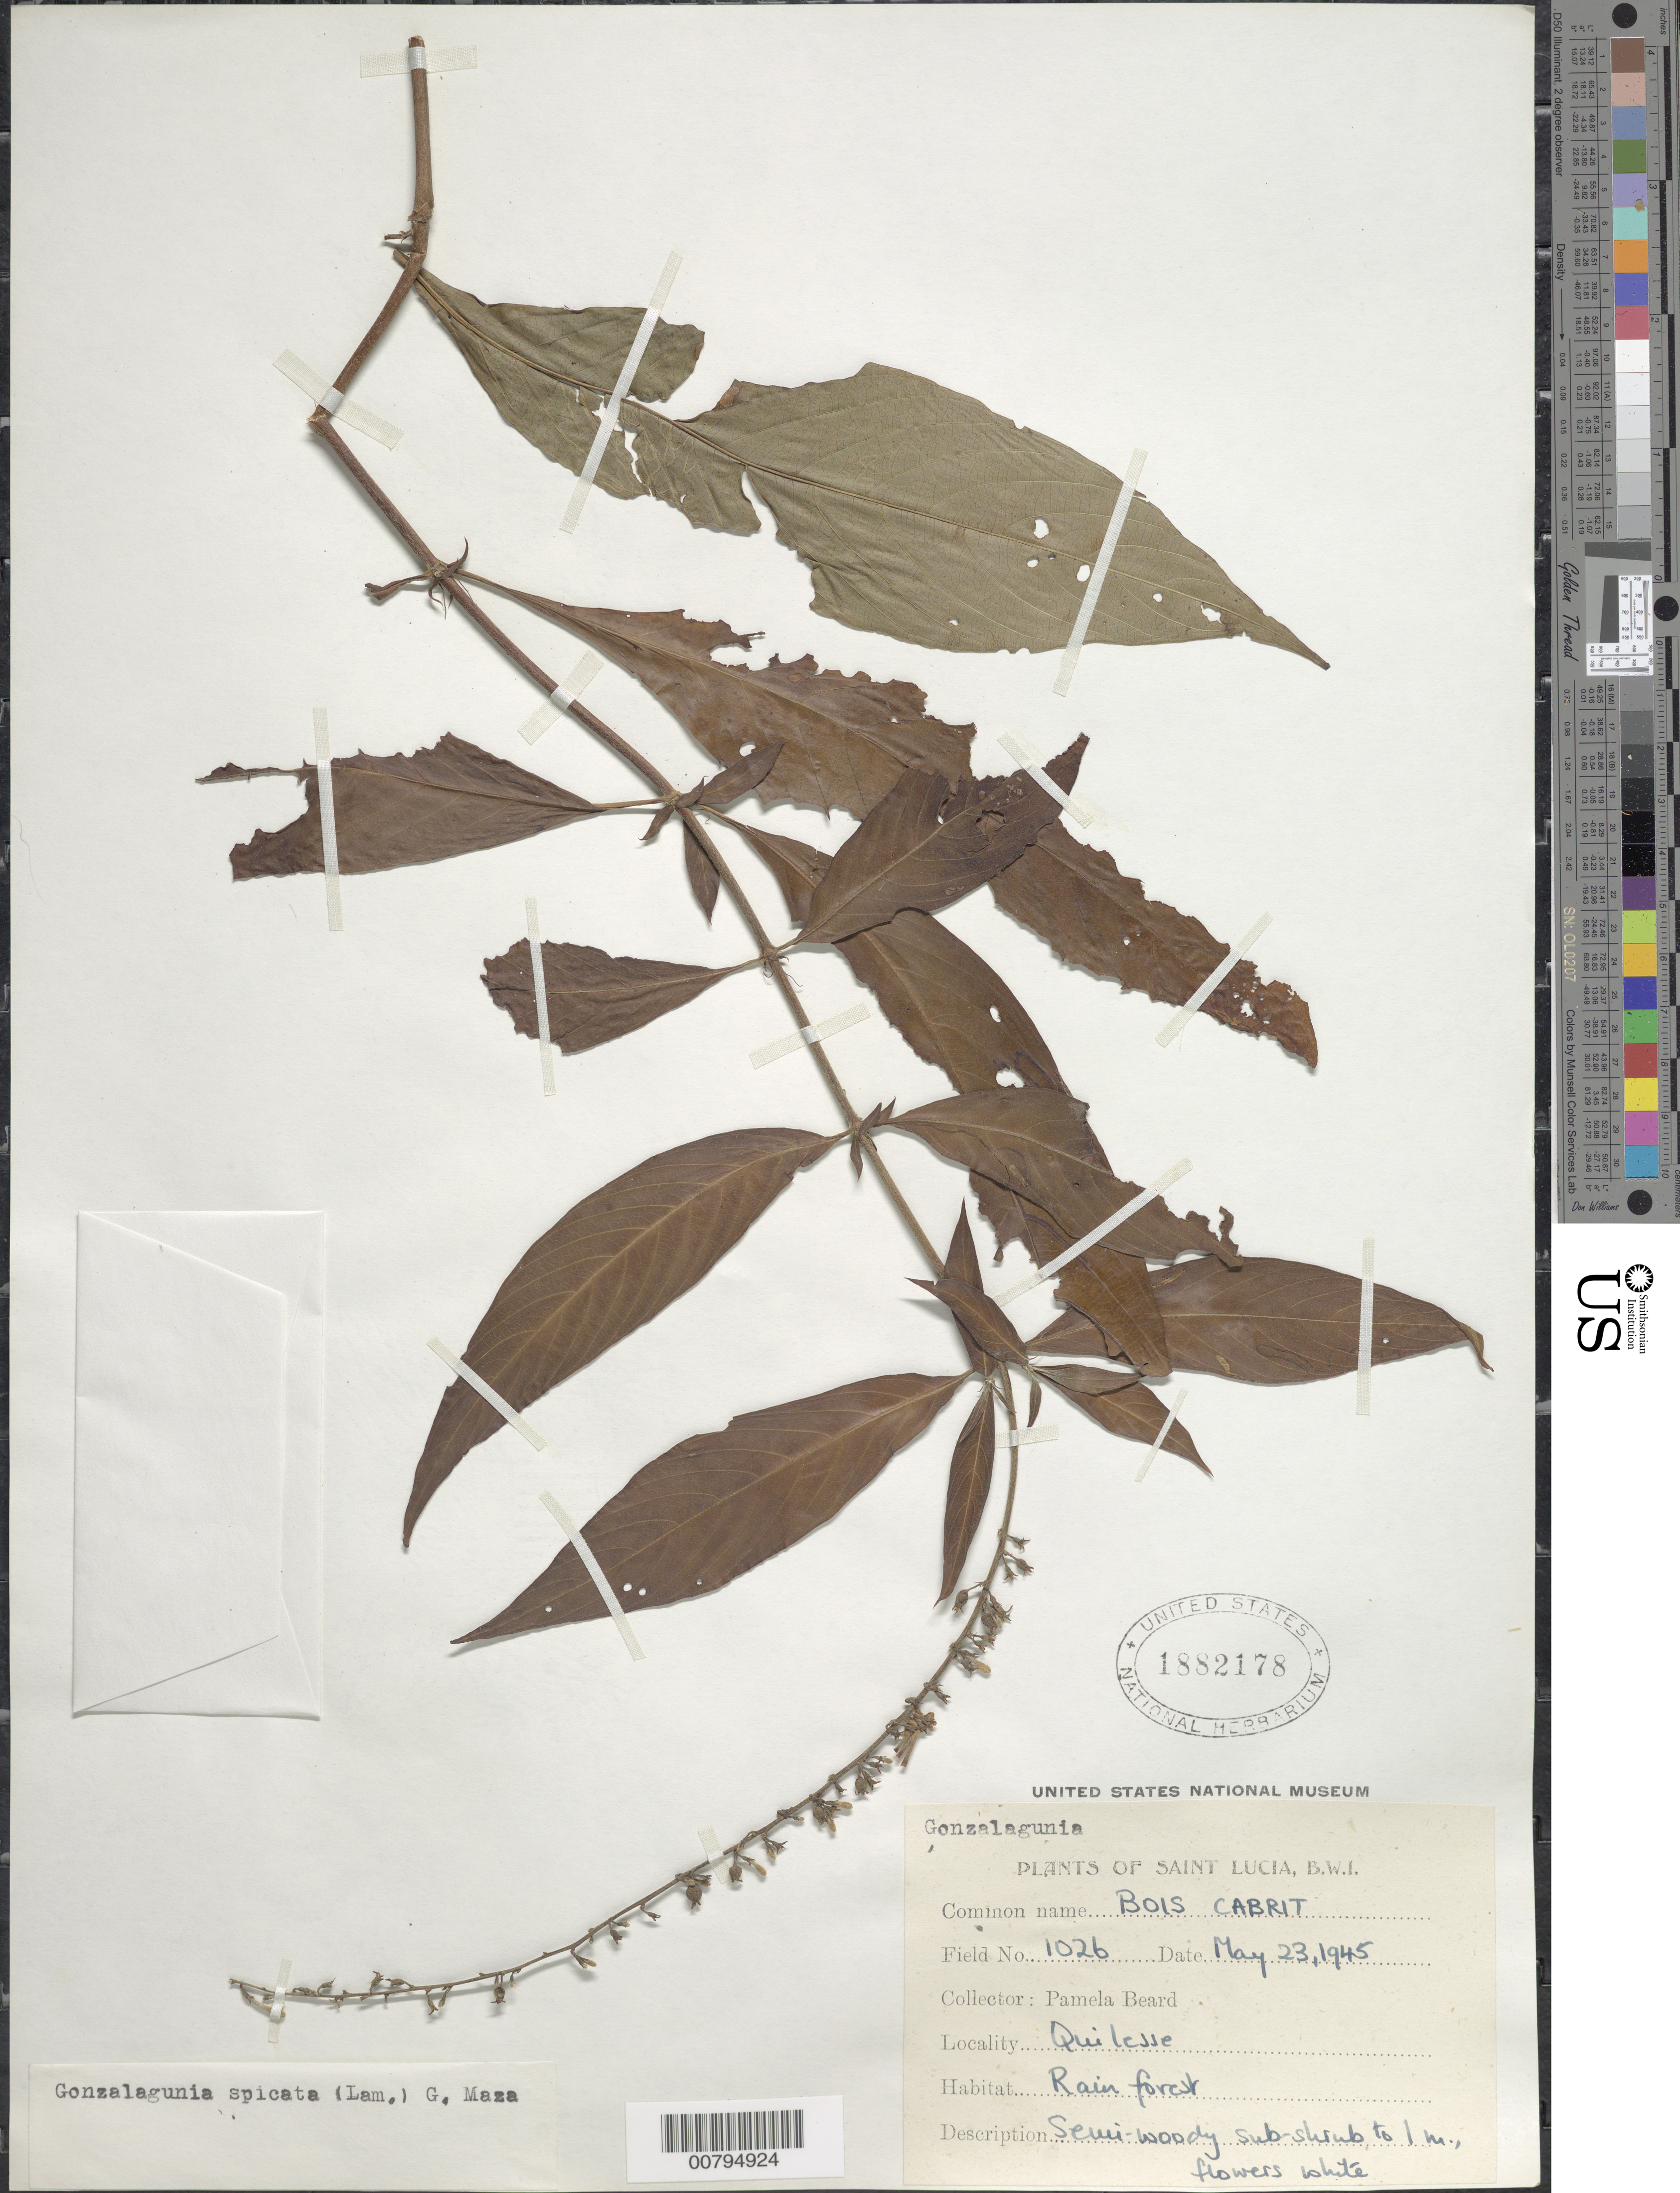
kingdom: Plantae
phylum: Tracheophyta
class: Magnoliopsida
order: Gentianales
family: Rubiaceae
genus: Gonzalagunia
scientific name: Gonzalagunia hirsuta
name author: Schum.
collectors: P. Beard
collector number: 1026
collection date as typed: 23 May 1945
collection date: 1945-05-23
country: St. Lucia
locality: Quilesse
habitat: Rainforest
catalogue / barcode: US 1882178